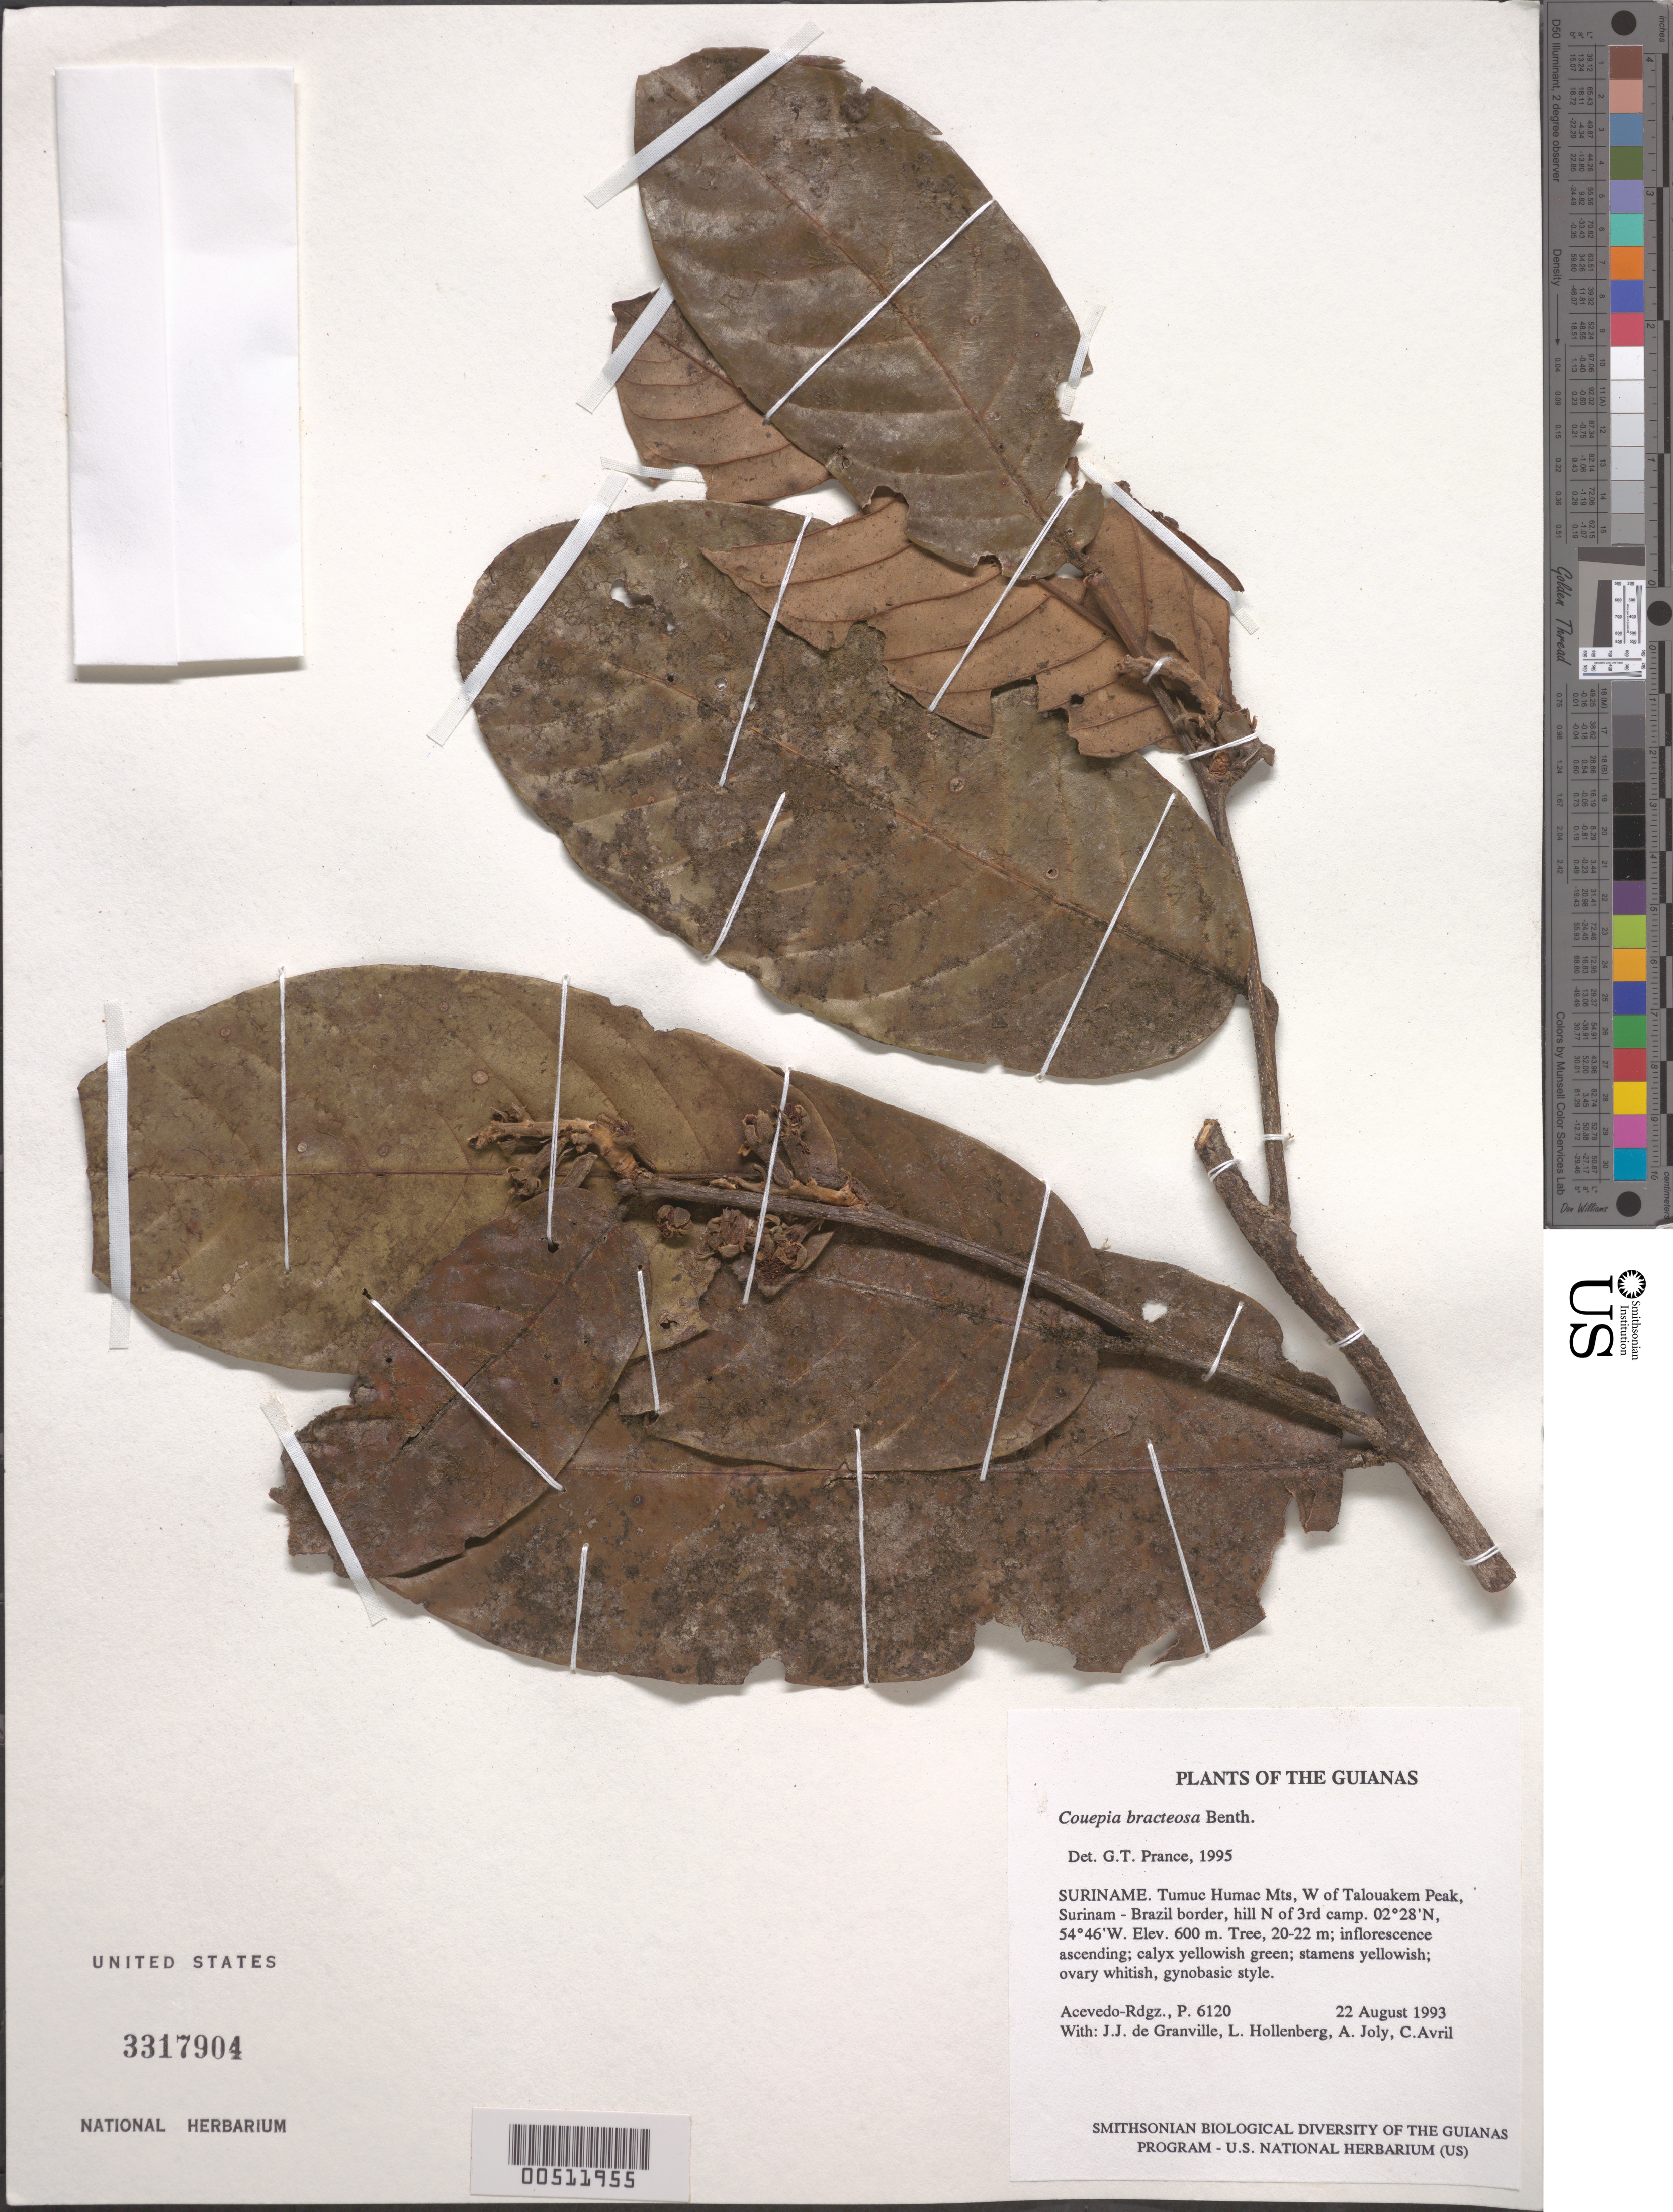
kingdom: Plantae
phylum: Tracheophyta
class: Magnoliopsida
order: Malpighiales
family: Chrysobalanaceae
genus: Couepia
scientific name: Couepia bracteosa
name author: Benth.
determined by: Prance, G. T.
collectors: P. Acevedo-Rodr.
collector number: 6120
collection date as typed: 22 Aug 1993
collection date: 1993-08-22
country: Suriname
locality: Tumuc Humac Mts, W of Talouakem Peak, Surinam - Brazil border, hill N of 3rd camp.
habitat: Hillside.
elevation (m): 600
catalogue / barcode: US 3317904